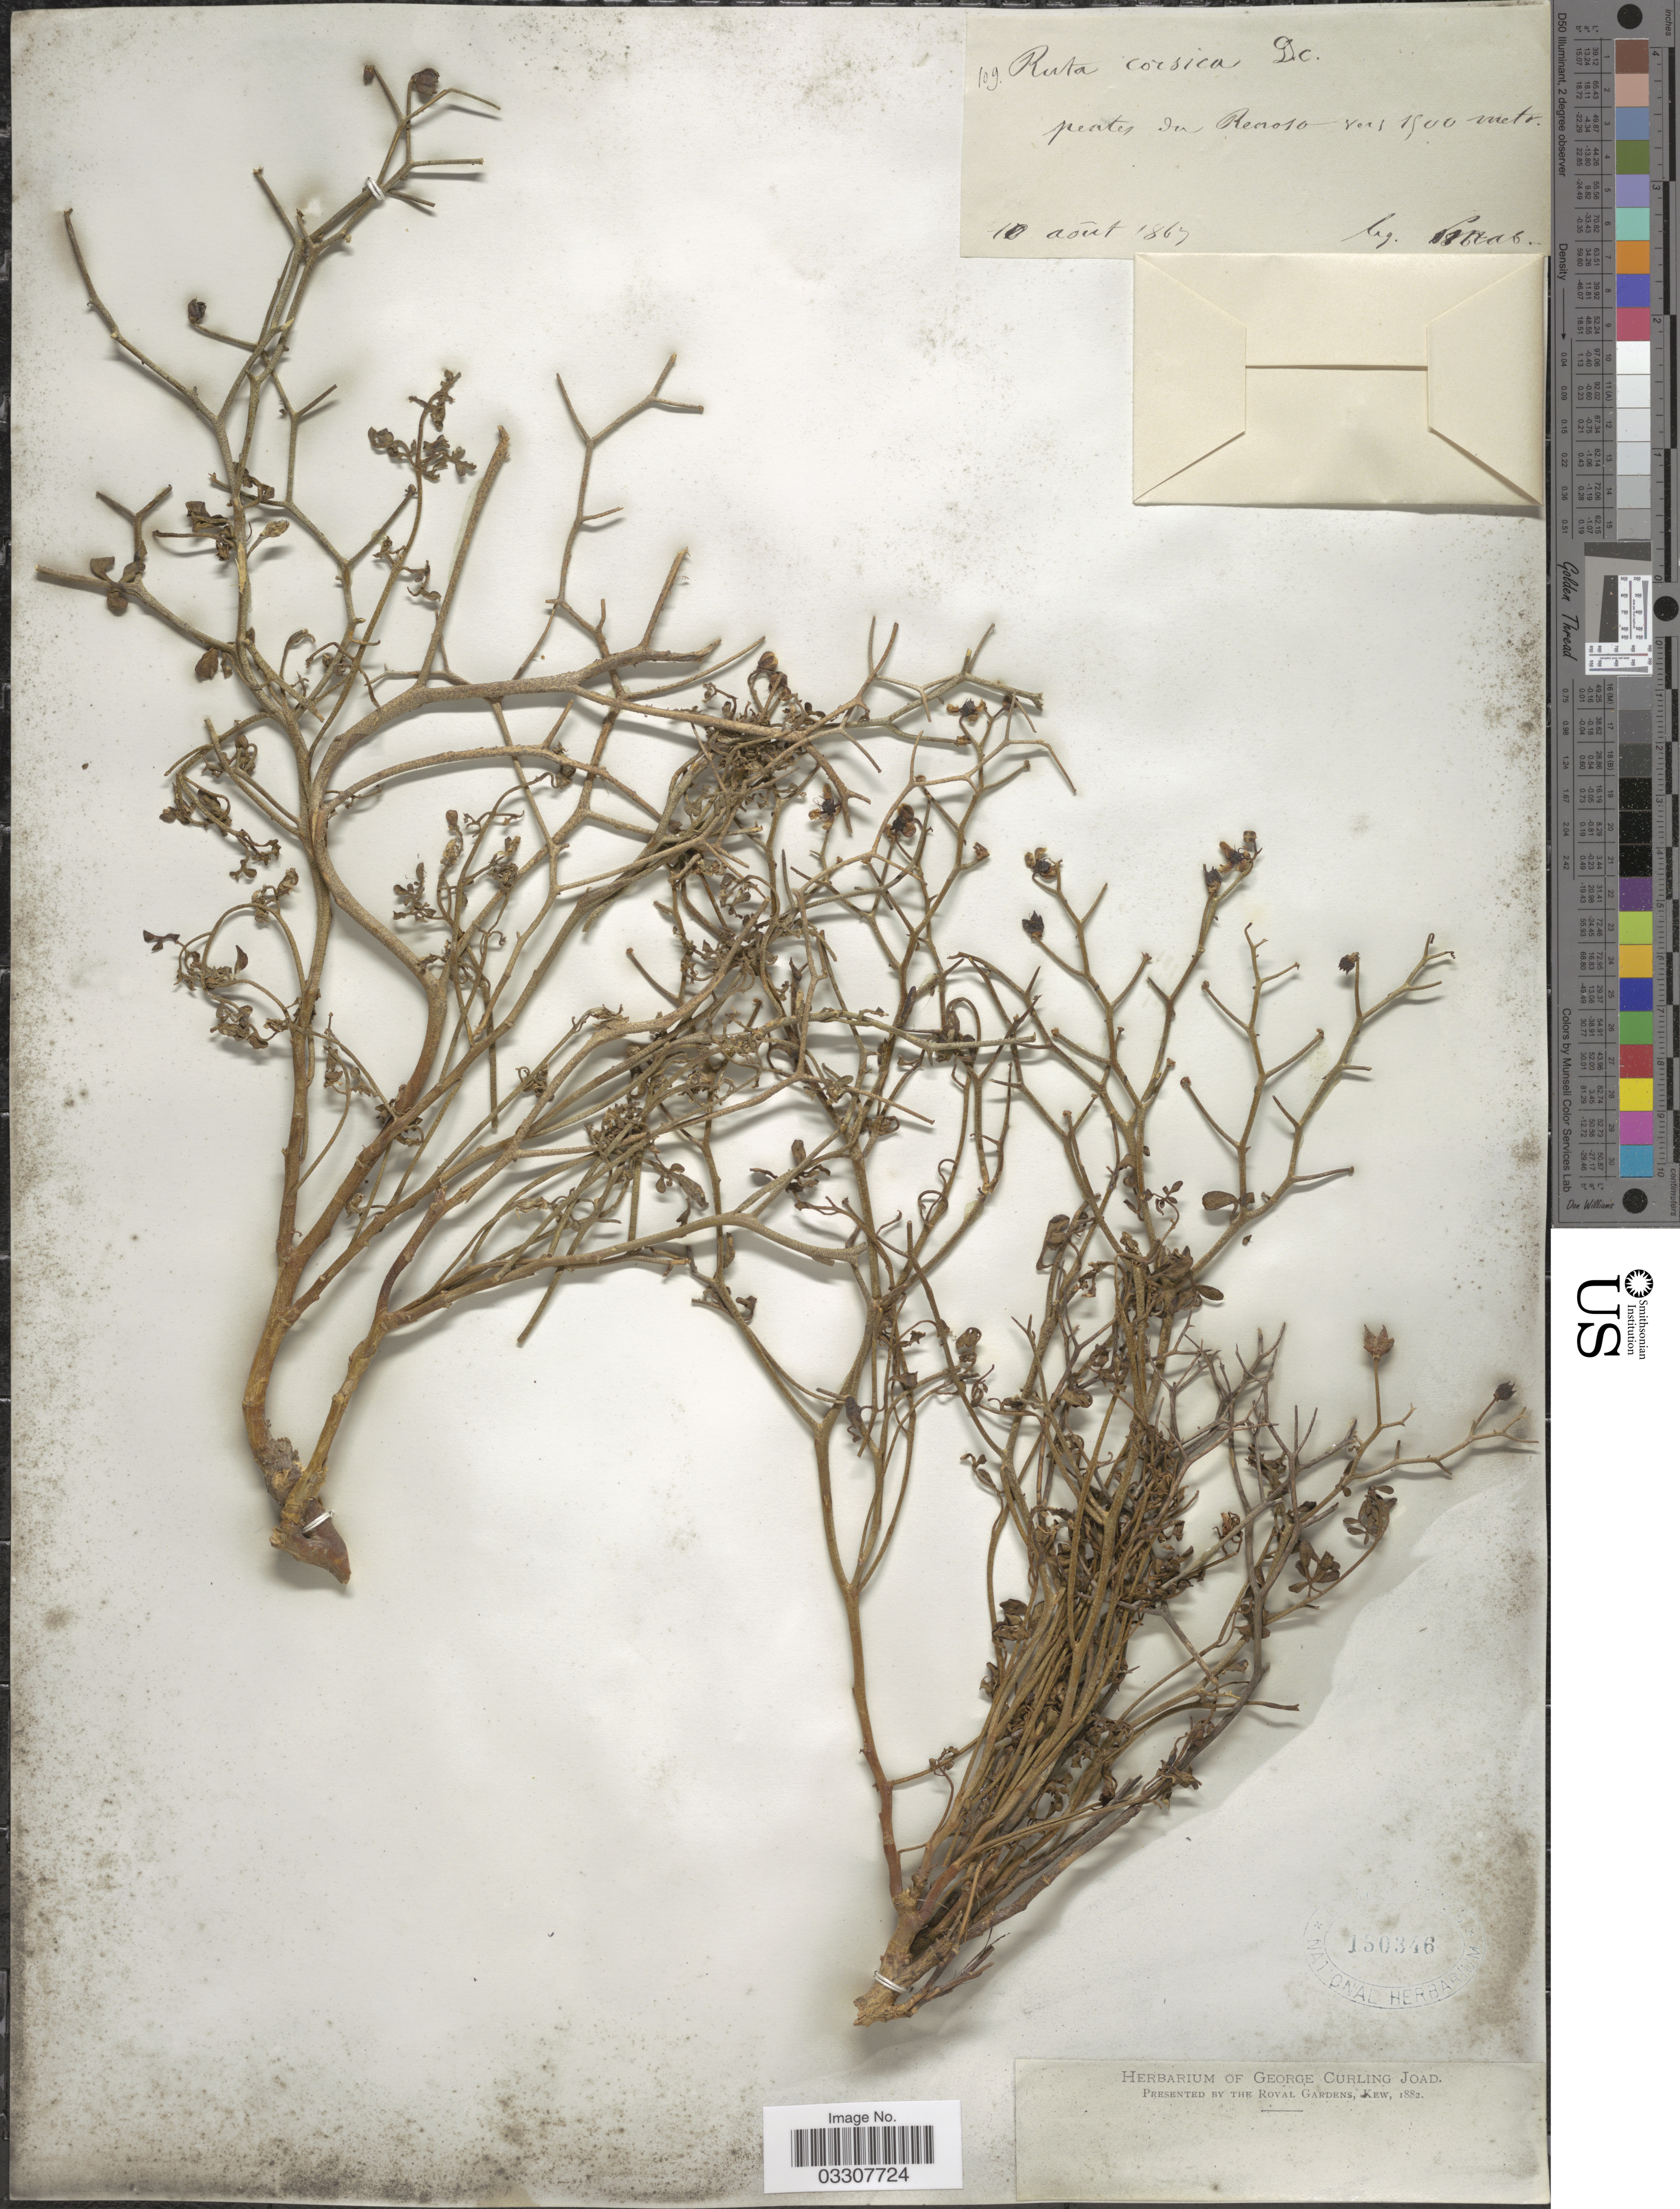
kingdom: Plantae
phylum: Tracheophyta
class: Magnoliopsida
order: Sapindales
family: Rutaceae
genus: Ruta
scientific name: Ruta corsica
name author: DC.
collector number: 109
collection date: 1867-08-10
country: France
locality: Pentes du Renoso.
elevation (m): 1500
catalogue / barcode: US 130346